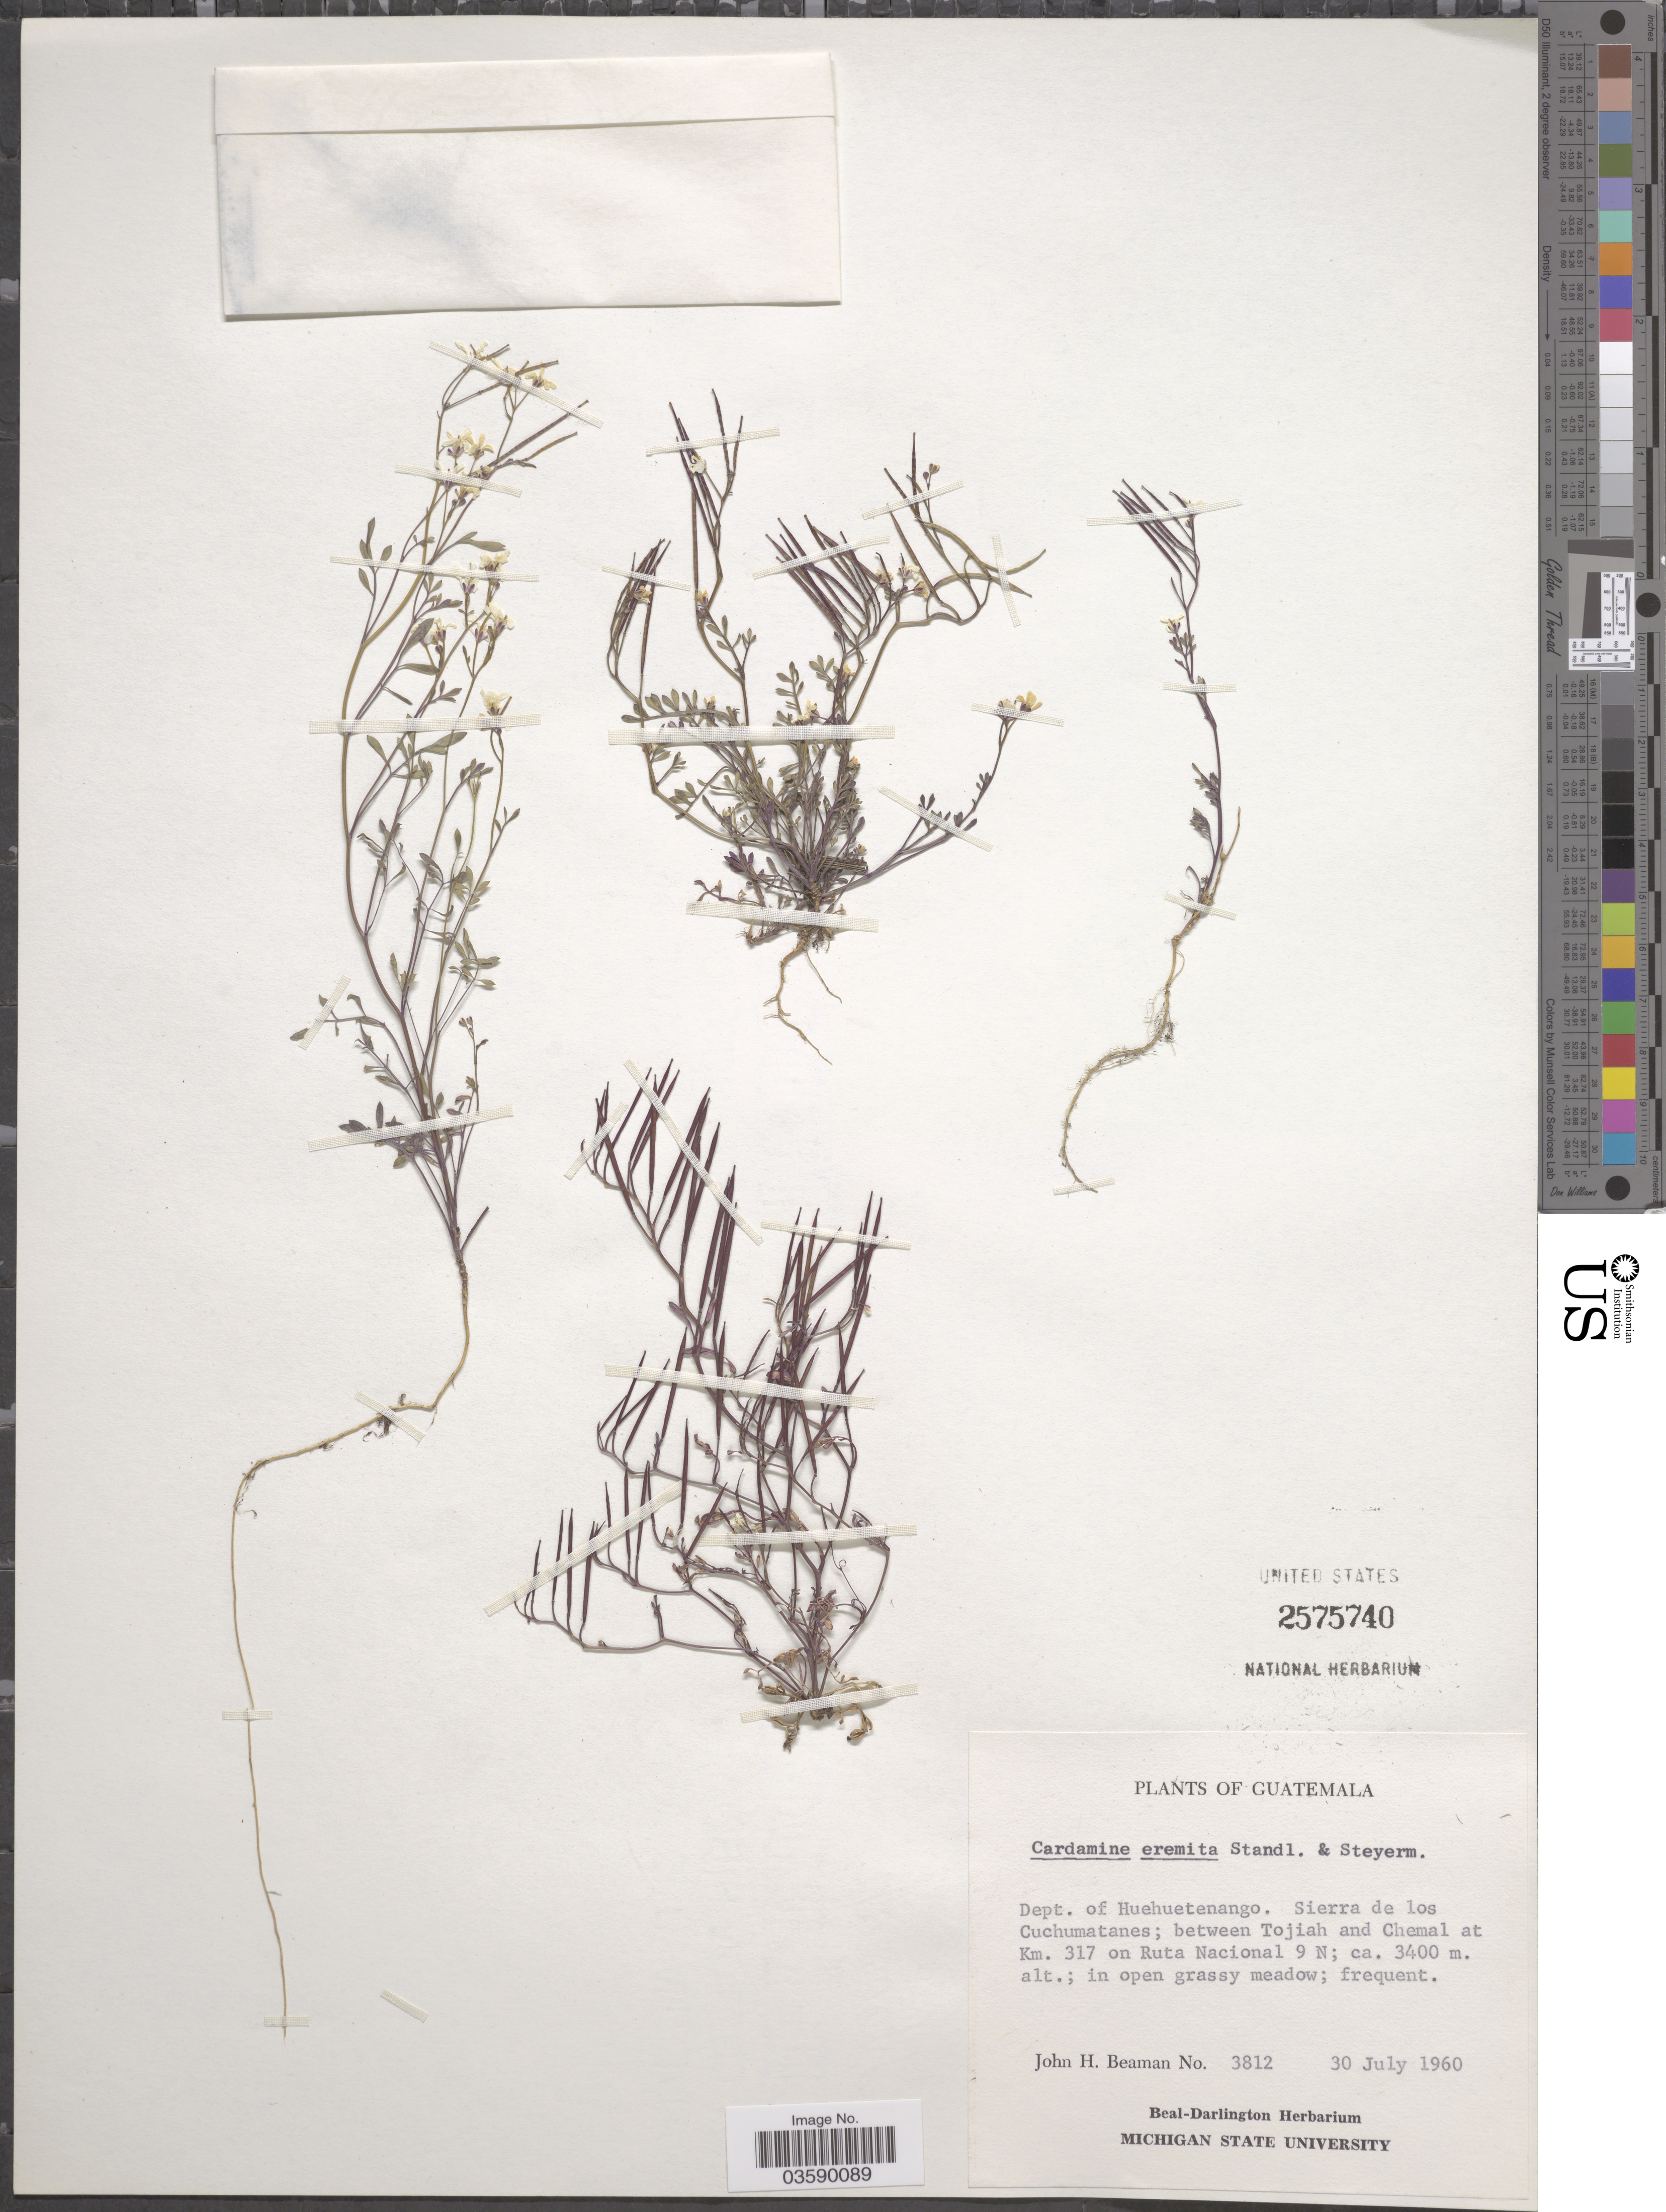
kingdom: Plantae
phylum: Tracheophyta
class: Magnoliopsida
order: Brassicales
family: Brassicaceae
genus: Cardamine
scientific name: Cardamine eremita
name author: Standl. & Steyerm.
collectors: J. H. Beaman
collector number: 3812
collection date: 1960-07-30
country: Guatemala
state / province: Huehuetenango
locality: Dept. of Huehuetenango. Sierra de los Cuchumatanes; between Tojiah and Chemal at Km. 317 on Ruta Nacional 9 N.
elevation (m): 3400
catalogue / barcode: US 2575740